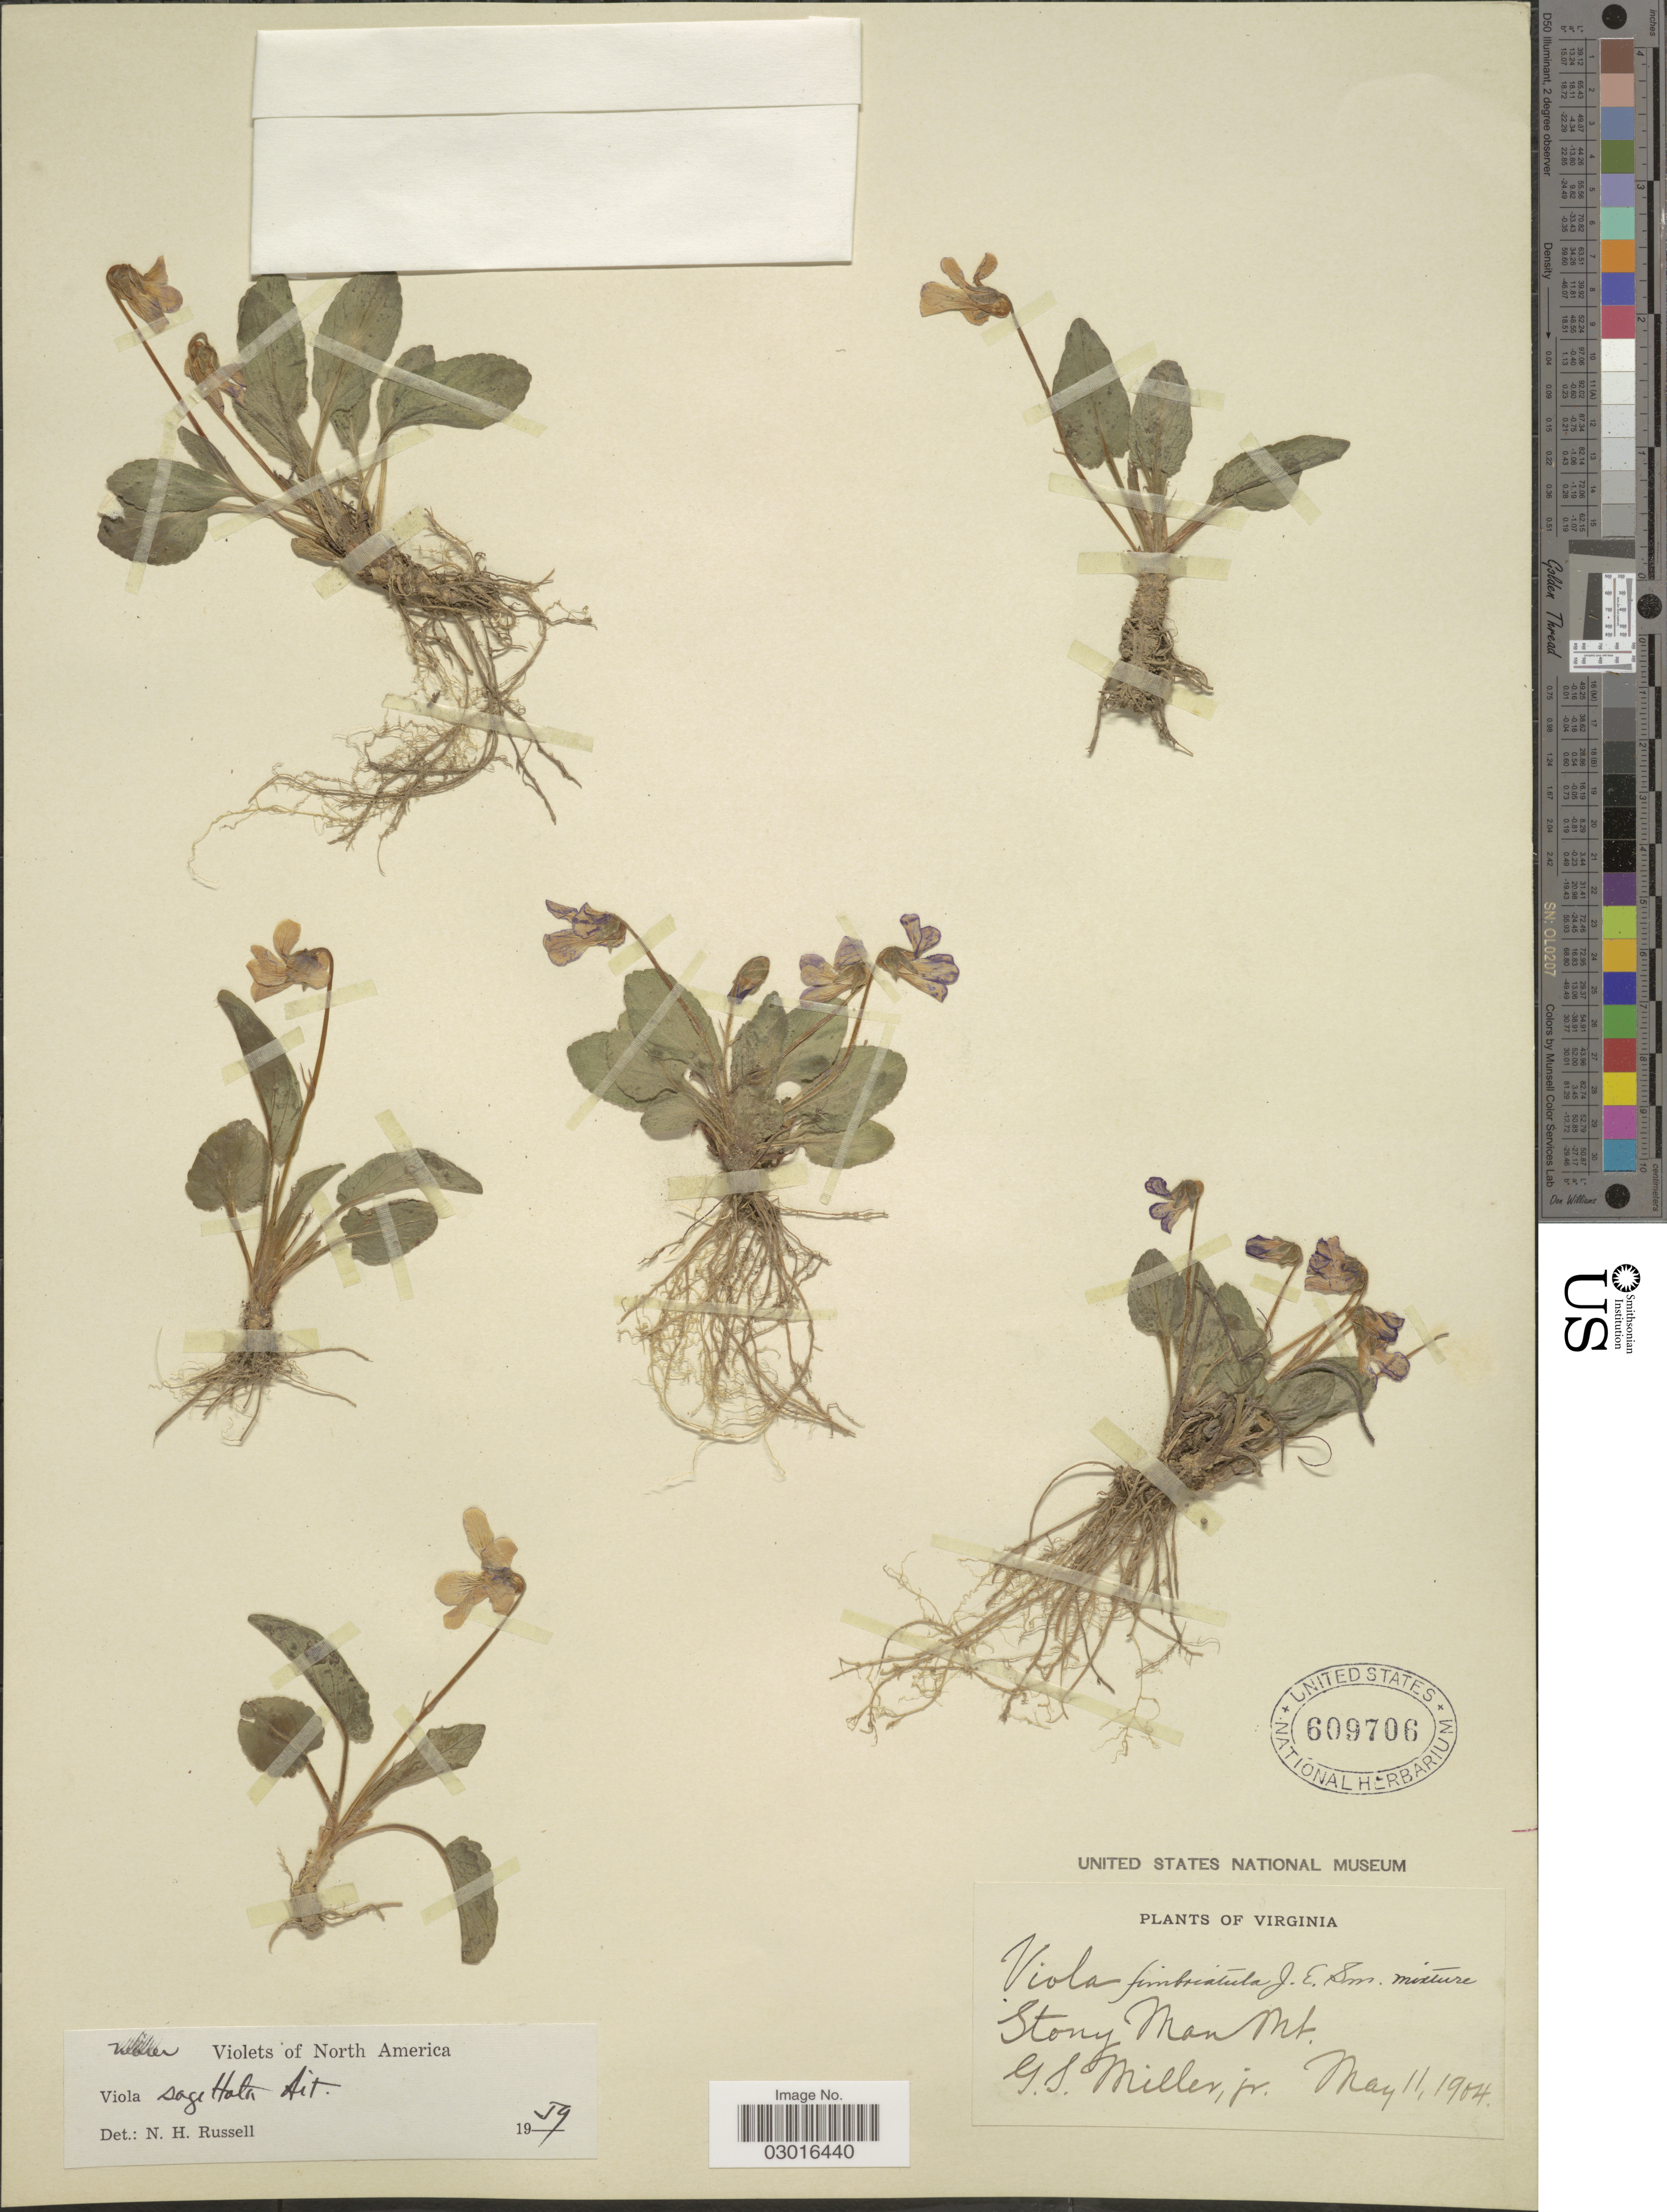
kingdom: Plantae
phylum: Tracheophyta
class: Magnoliopsida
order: Malpighiales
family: Violaceae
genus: Viola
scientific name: Viola sagittata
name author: Aiton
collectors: G. S. Miller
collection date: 1904-05-11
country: United States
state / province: Virginia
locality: Stony Man Mt.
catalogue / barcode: US 609706